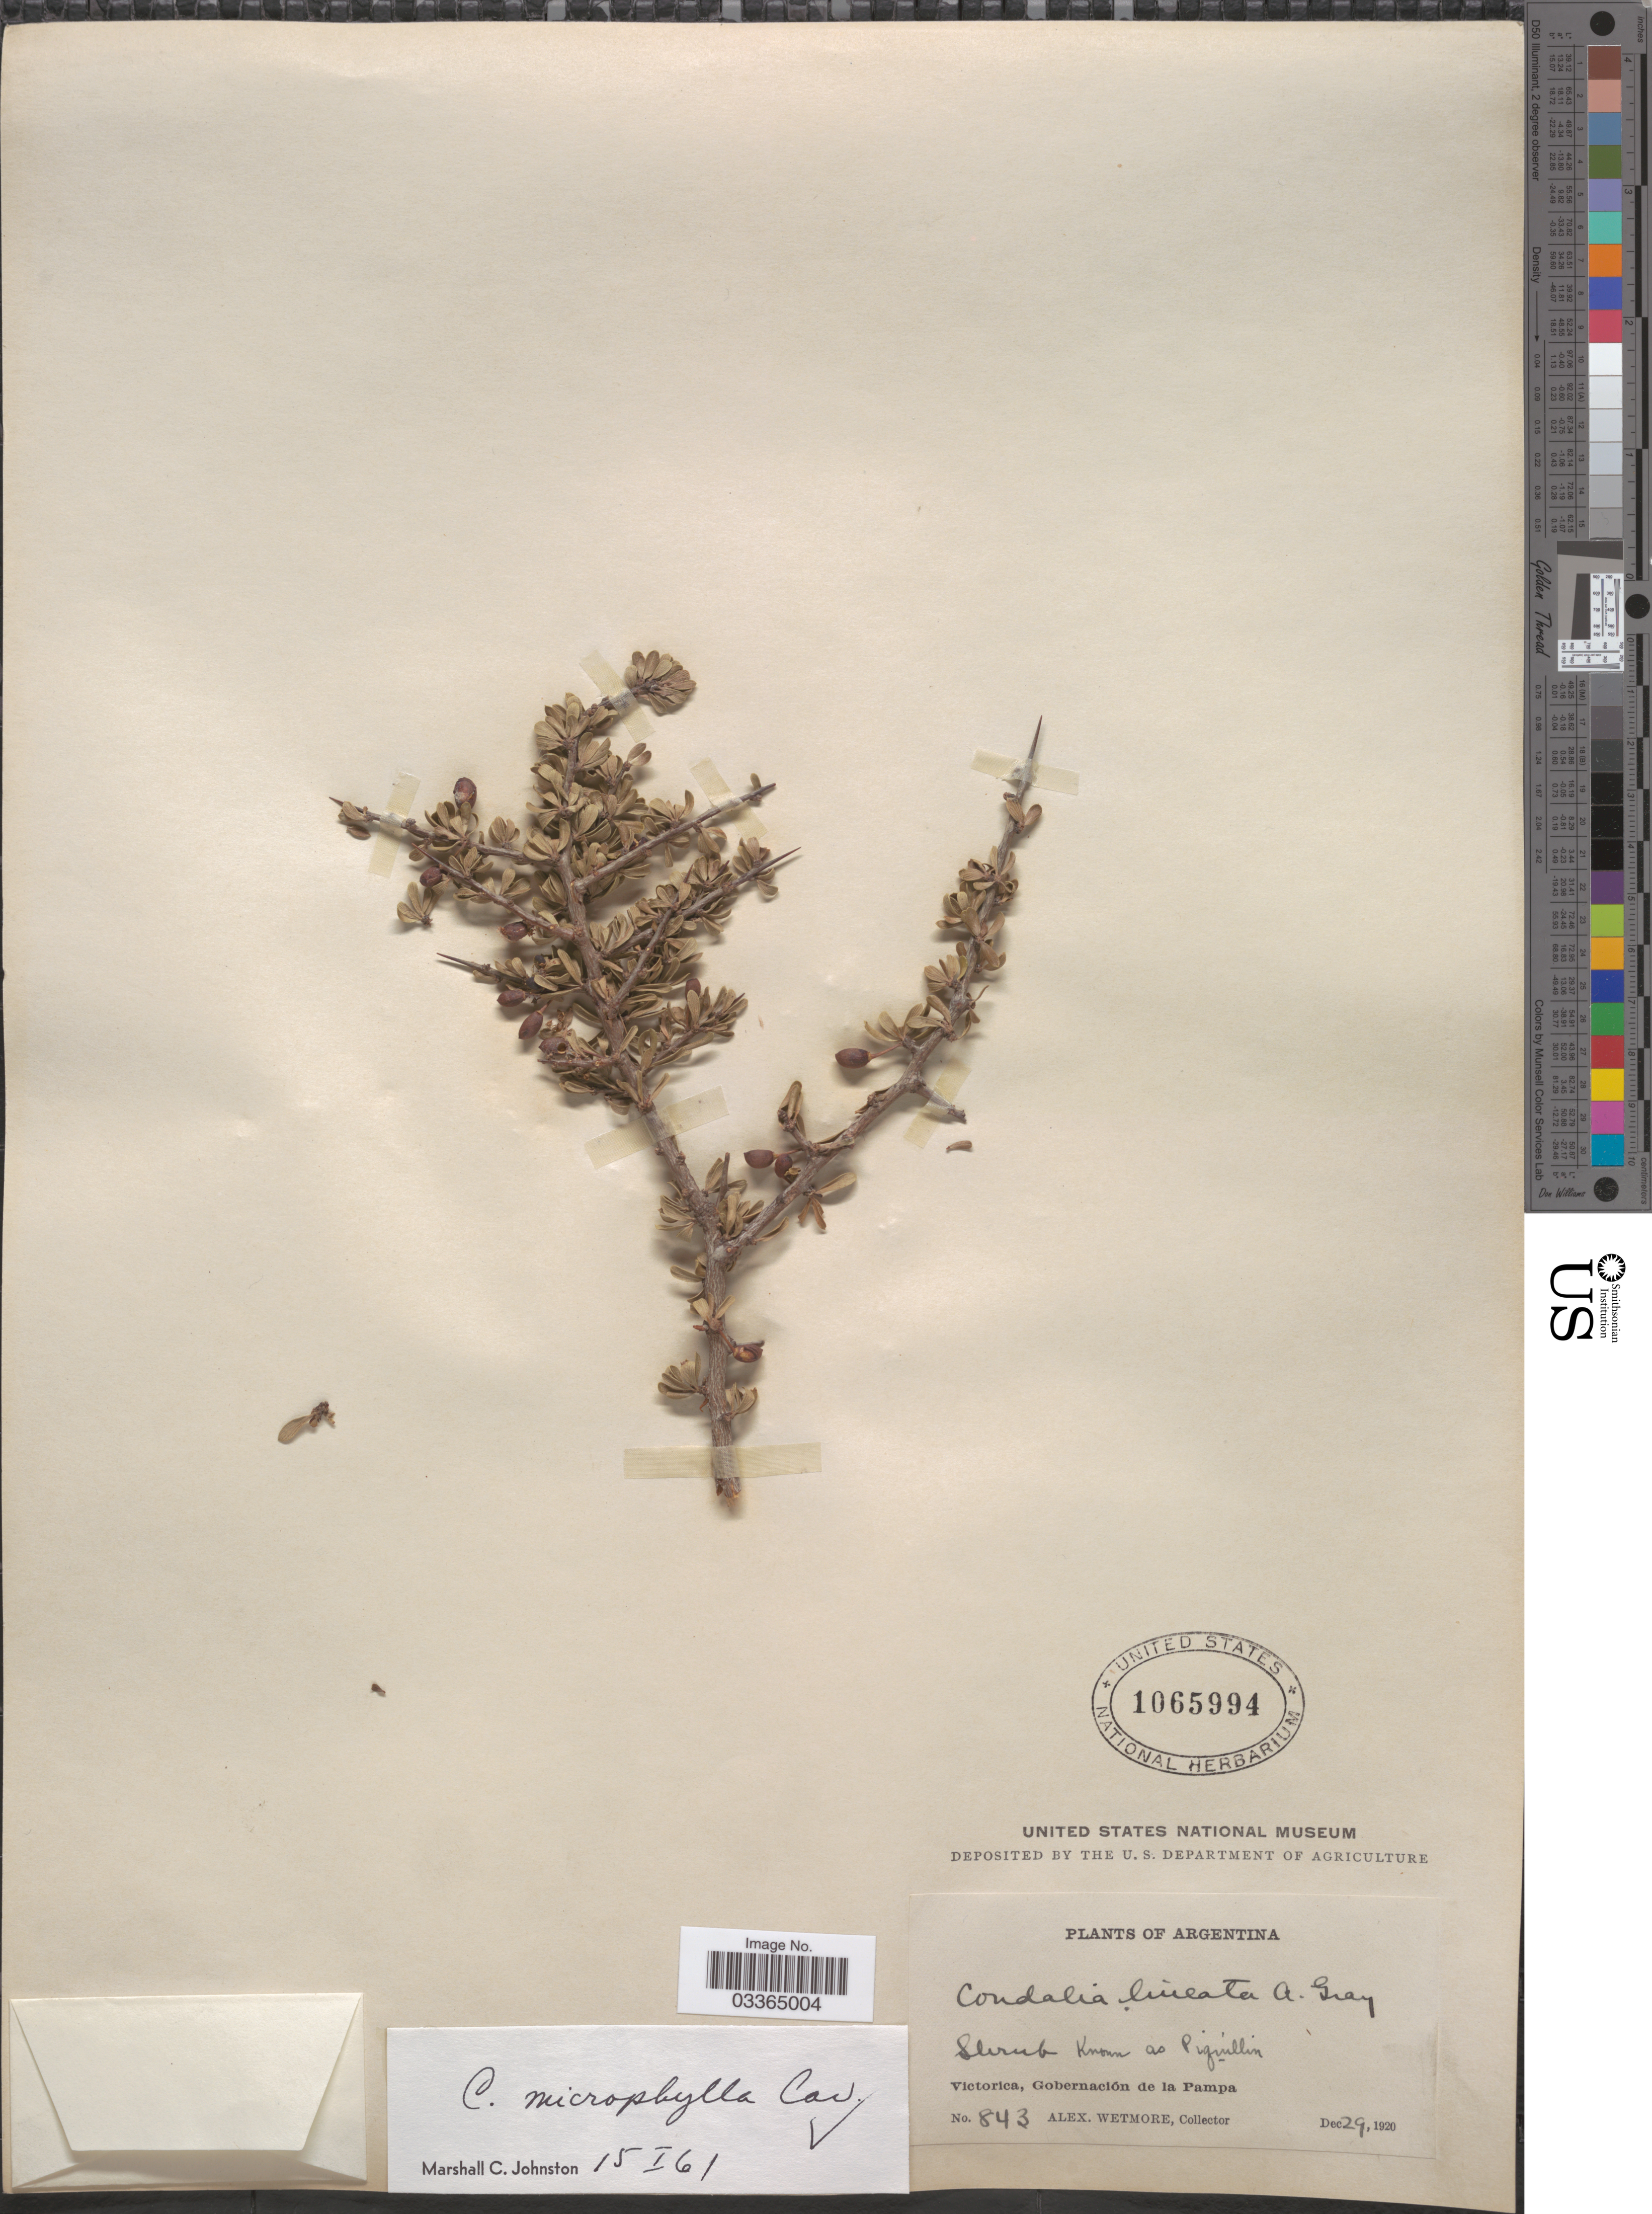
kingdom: Plantae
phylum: Tracheophyta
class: Magnoliopsida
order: Rosales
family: Rhamnaceae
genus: Condalia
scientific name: Condalia microphylla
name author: Cav.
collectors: A. Wetmore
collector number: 843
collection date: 1920-12-29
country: Argentina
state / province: La Pampa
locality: Victoria, Gobernación de la Pampa.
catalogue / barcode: US 1065994